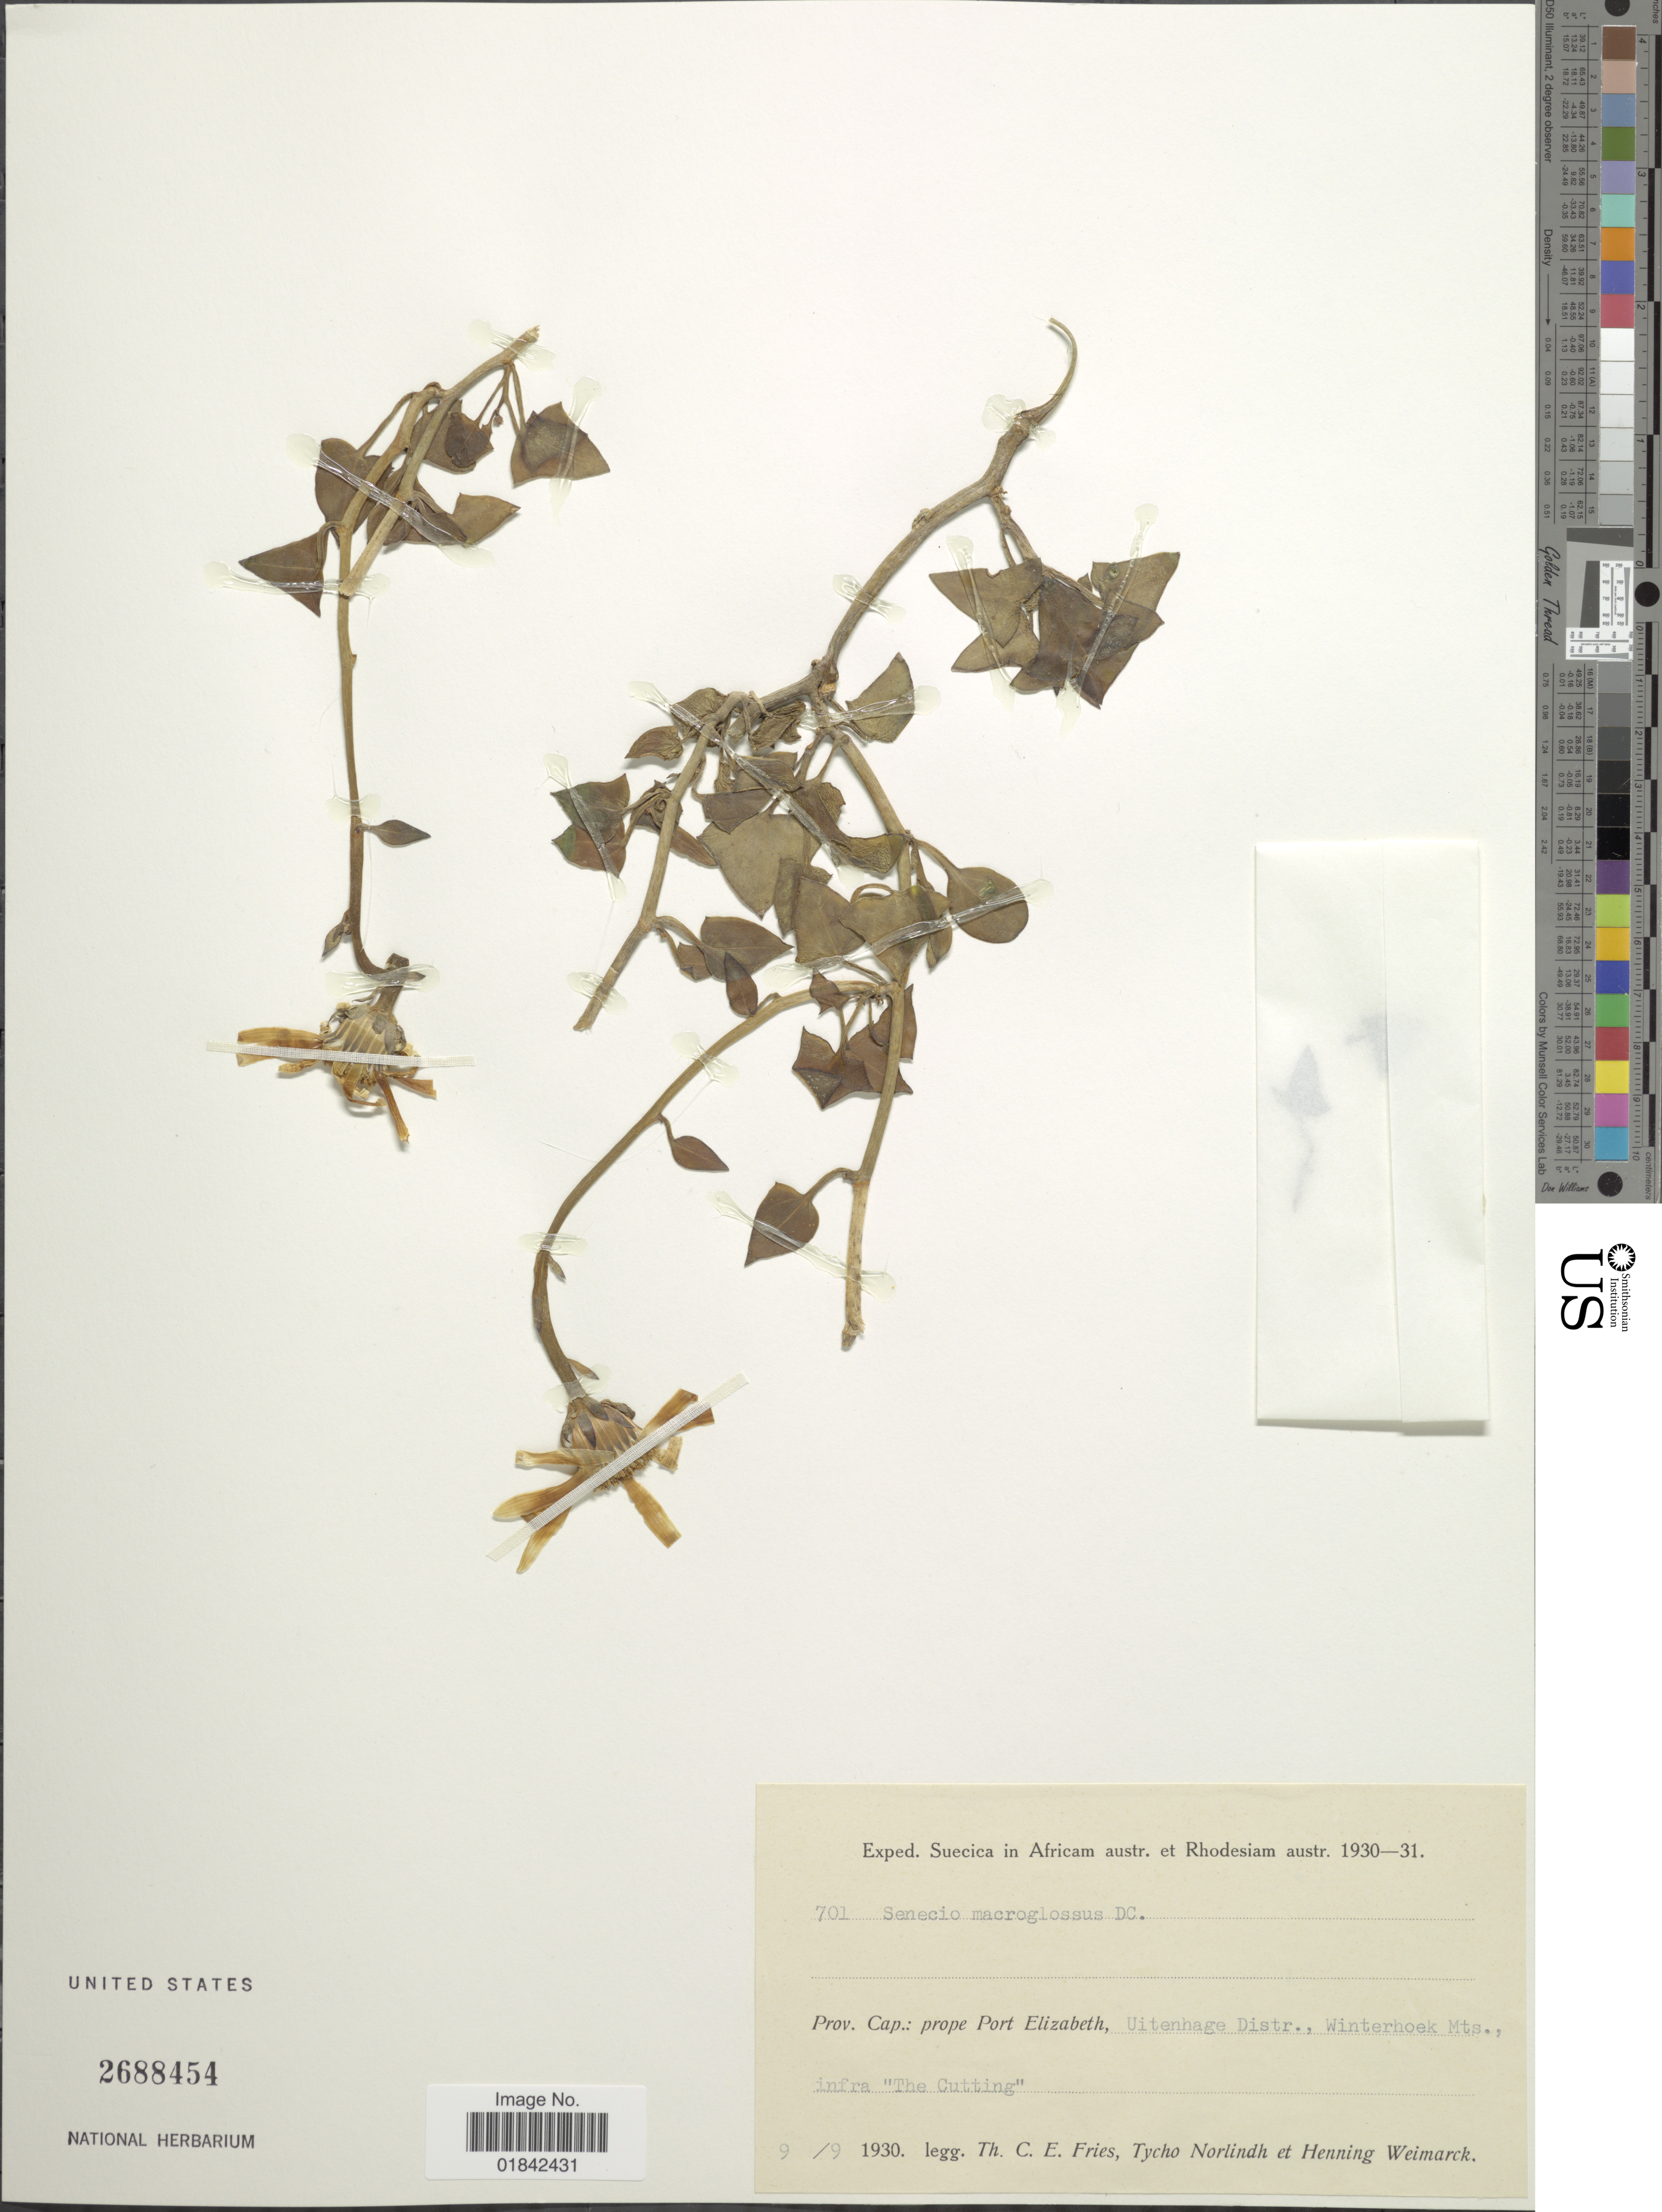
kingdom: Plantae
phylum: Tracheophyta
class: Magnoliopsida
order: Asterales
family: Asteraceae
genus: Senecio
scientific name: Senecio macroglossus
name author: DC.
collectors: T. C. E. Fries, N. T. Norlindh & H. Weimarck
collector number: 701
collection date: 1930-09-09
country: South Africa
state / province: Eastern Cape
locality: Prov. Cape.: Prope Port Elizabeth, Uitenhage Distr., Winterhoek Mts.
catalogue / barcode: US 2688454